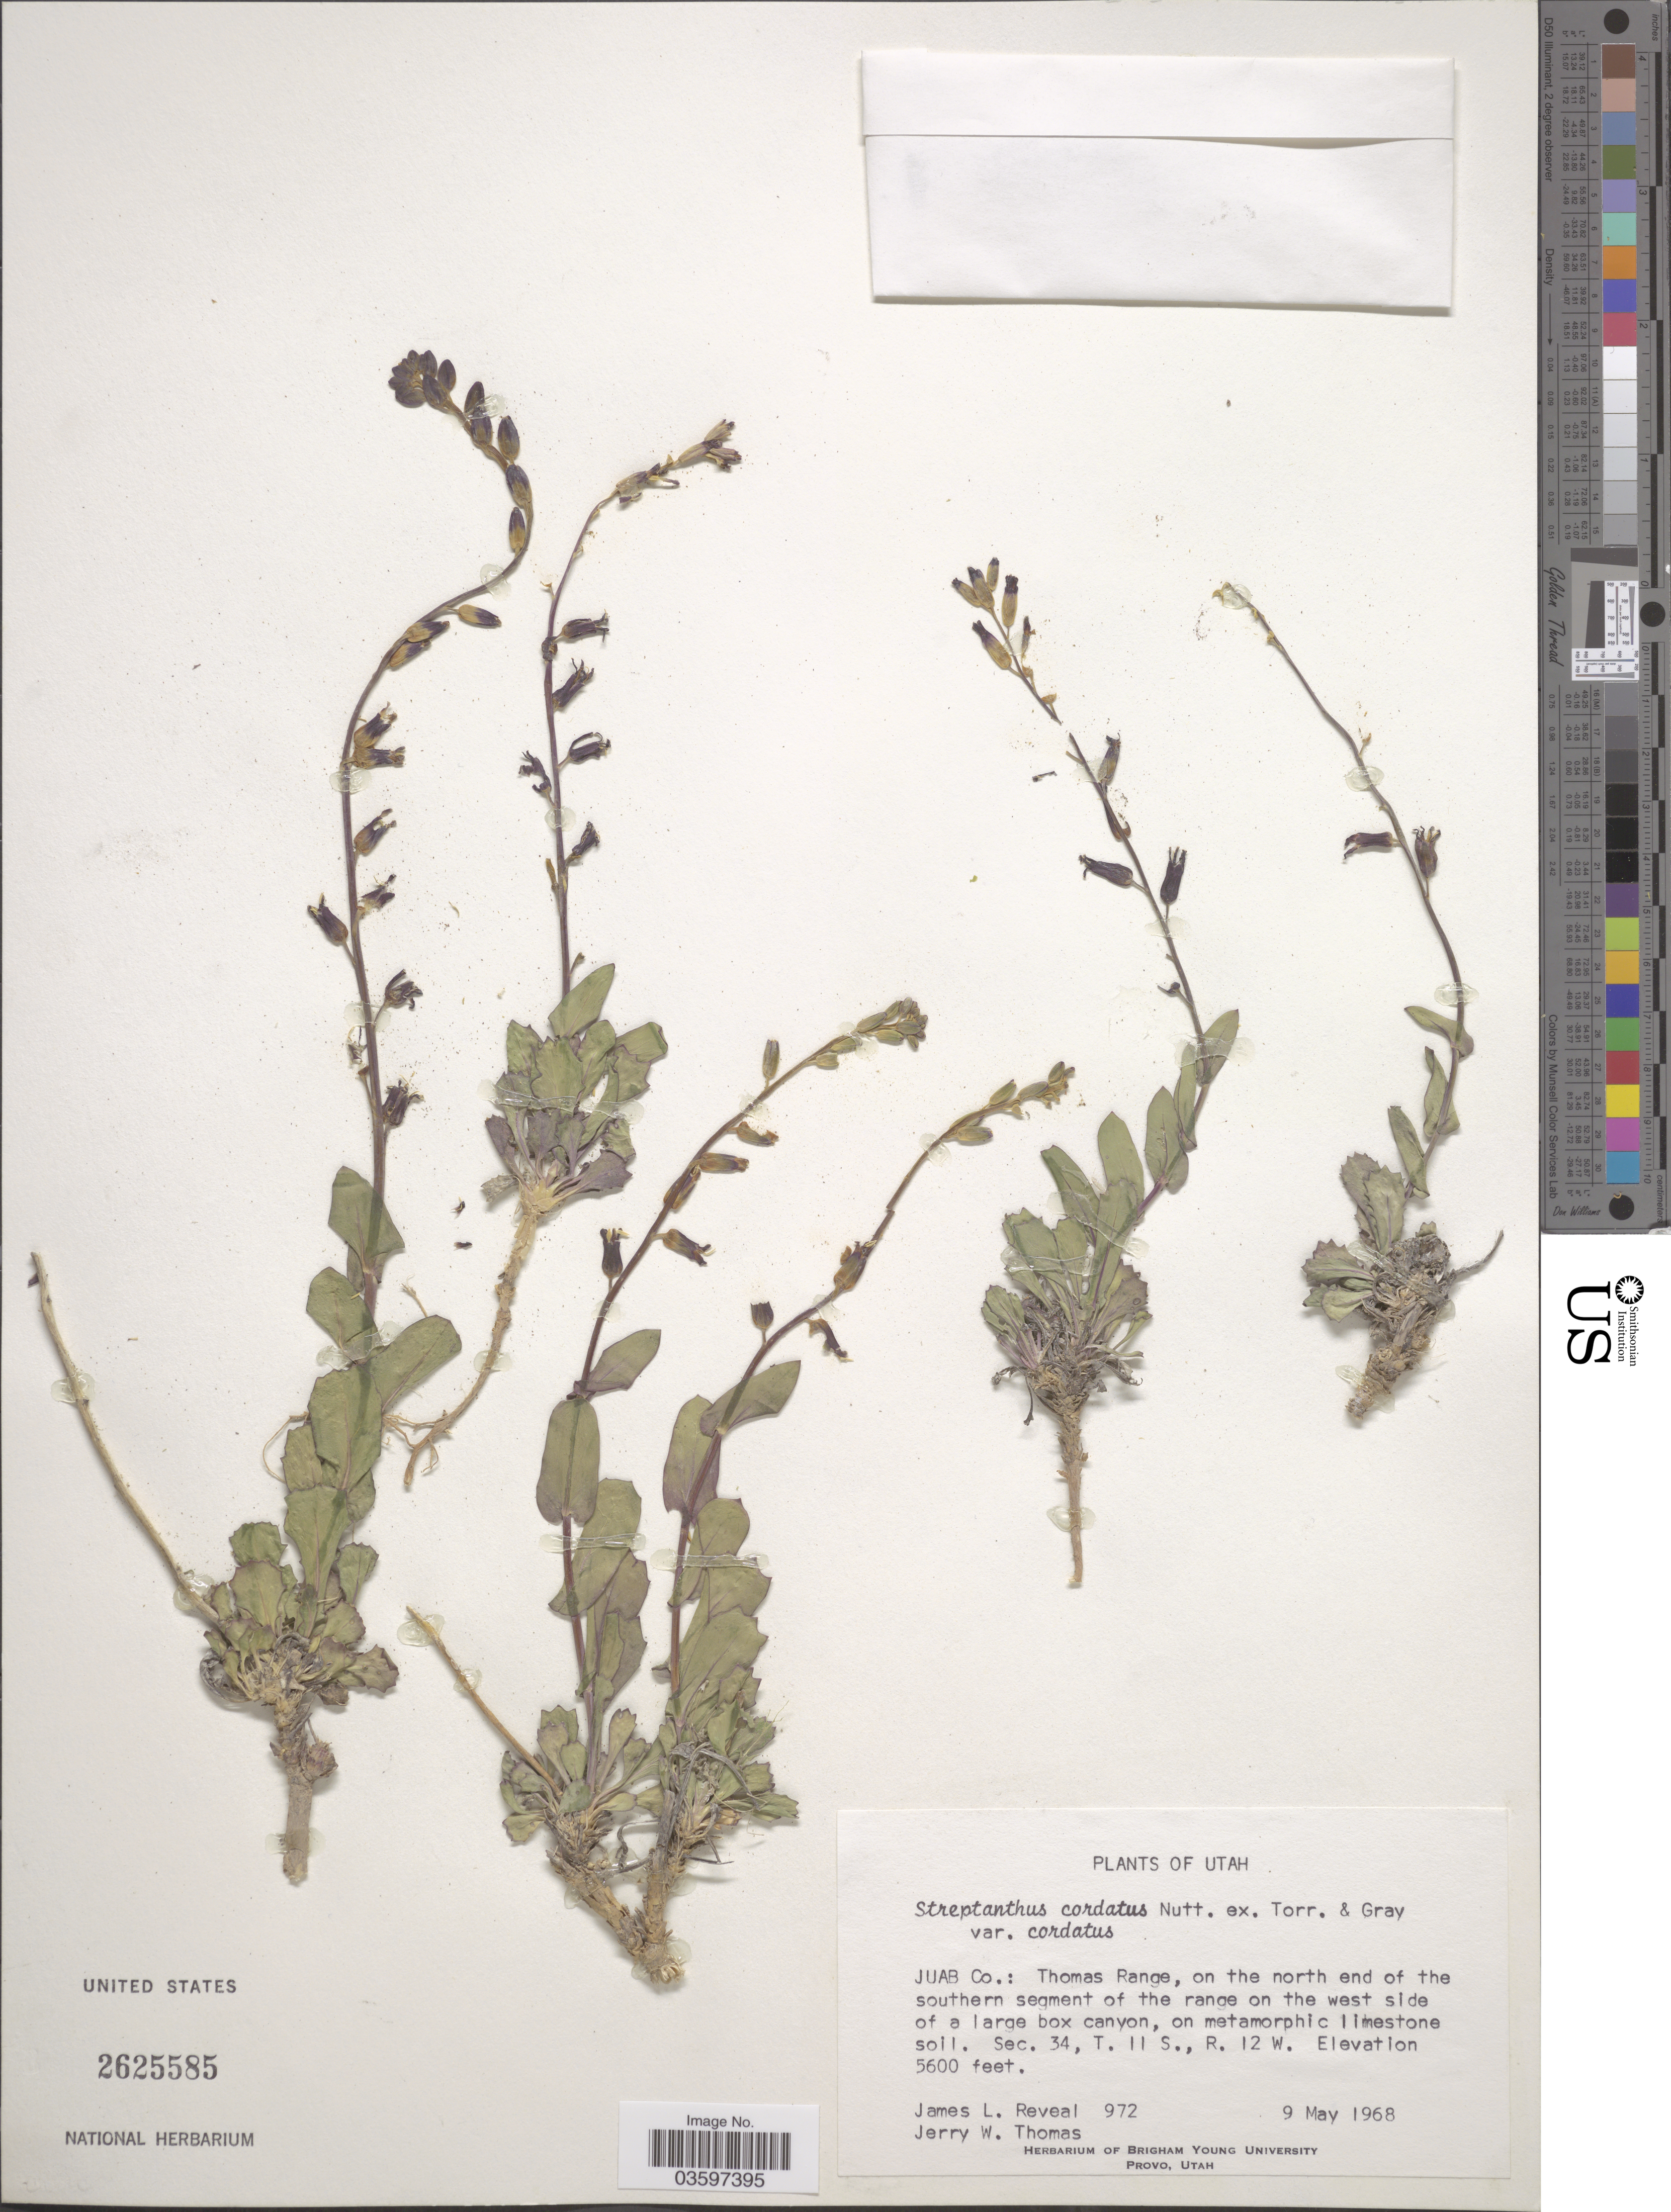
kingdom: Plantae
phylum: Tracheophyta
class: Magnoliopsida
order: Brassicales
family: Brassicaceae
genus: Streptanthus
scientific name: Streptanthus cordatus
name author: Nutt. ex Torr. & A. Gray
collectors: J. L. Reveal & J. W. Thomas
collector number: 972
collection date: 1968-05-09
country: United States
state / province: Utah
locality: Juab Co.: Thomas Range, on the north end of the southern segment of the range on the west side of a large box canyon. Sec. 34, T. 11 S., R. 12 W.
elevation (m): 1707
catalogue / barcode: US 2625585